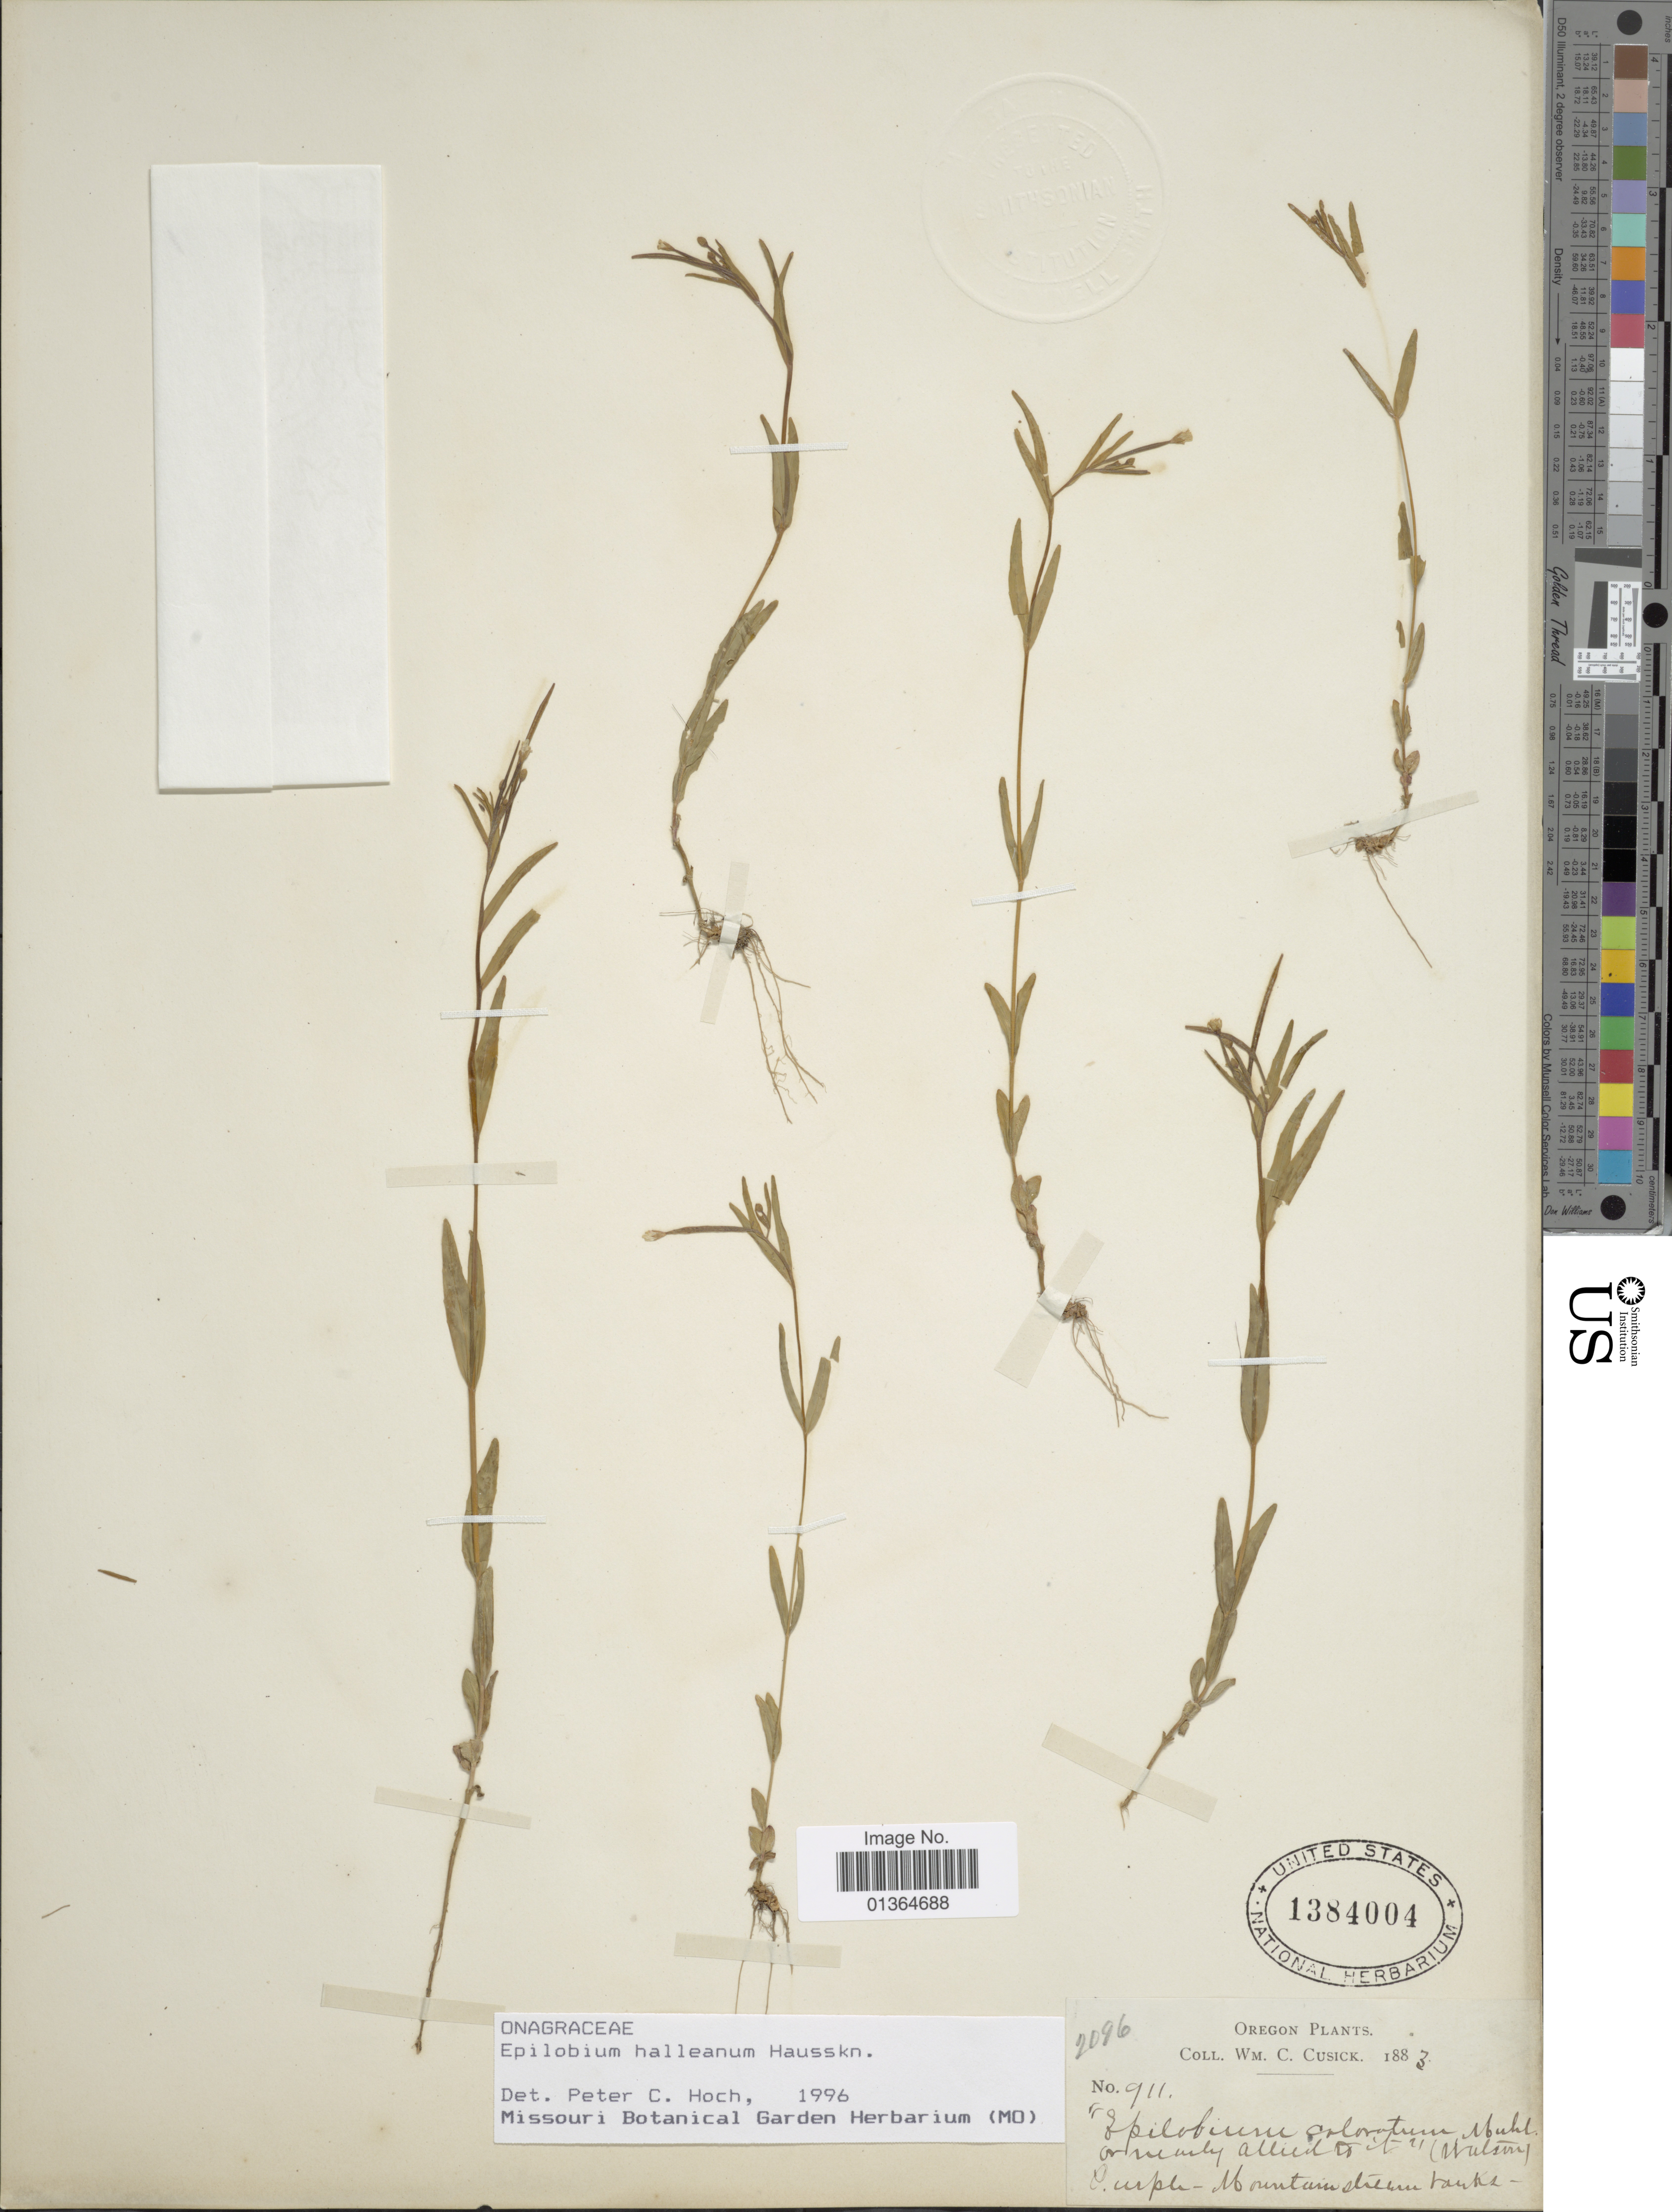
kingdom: Plantae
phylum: Tracheophyta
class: Magnoliopsida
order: Myrtales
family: Onagraceae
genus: Epilobium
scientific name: Epilobium hallianum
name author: Hausskn.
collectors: W. C. Cusick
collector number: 911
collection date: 1883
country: United States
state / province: Oregon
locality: Mountain stream ranks.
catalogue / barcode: US 1384004